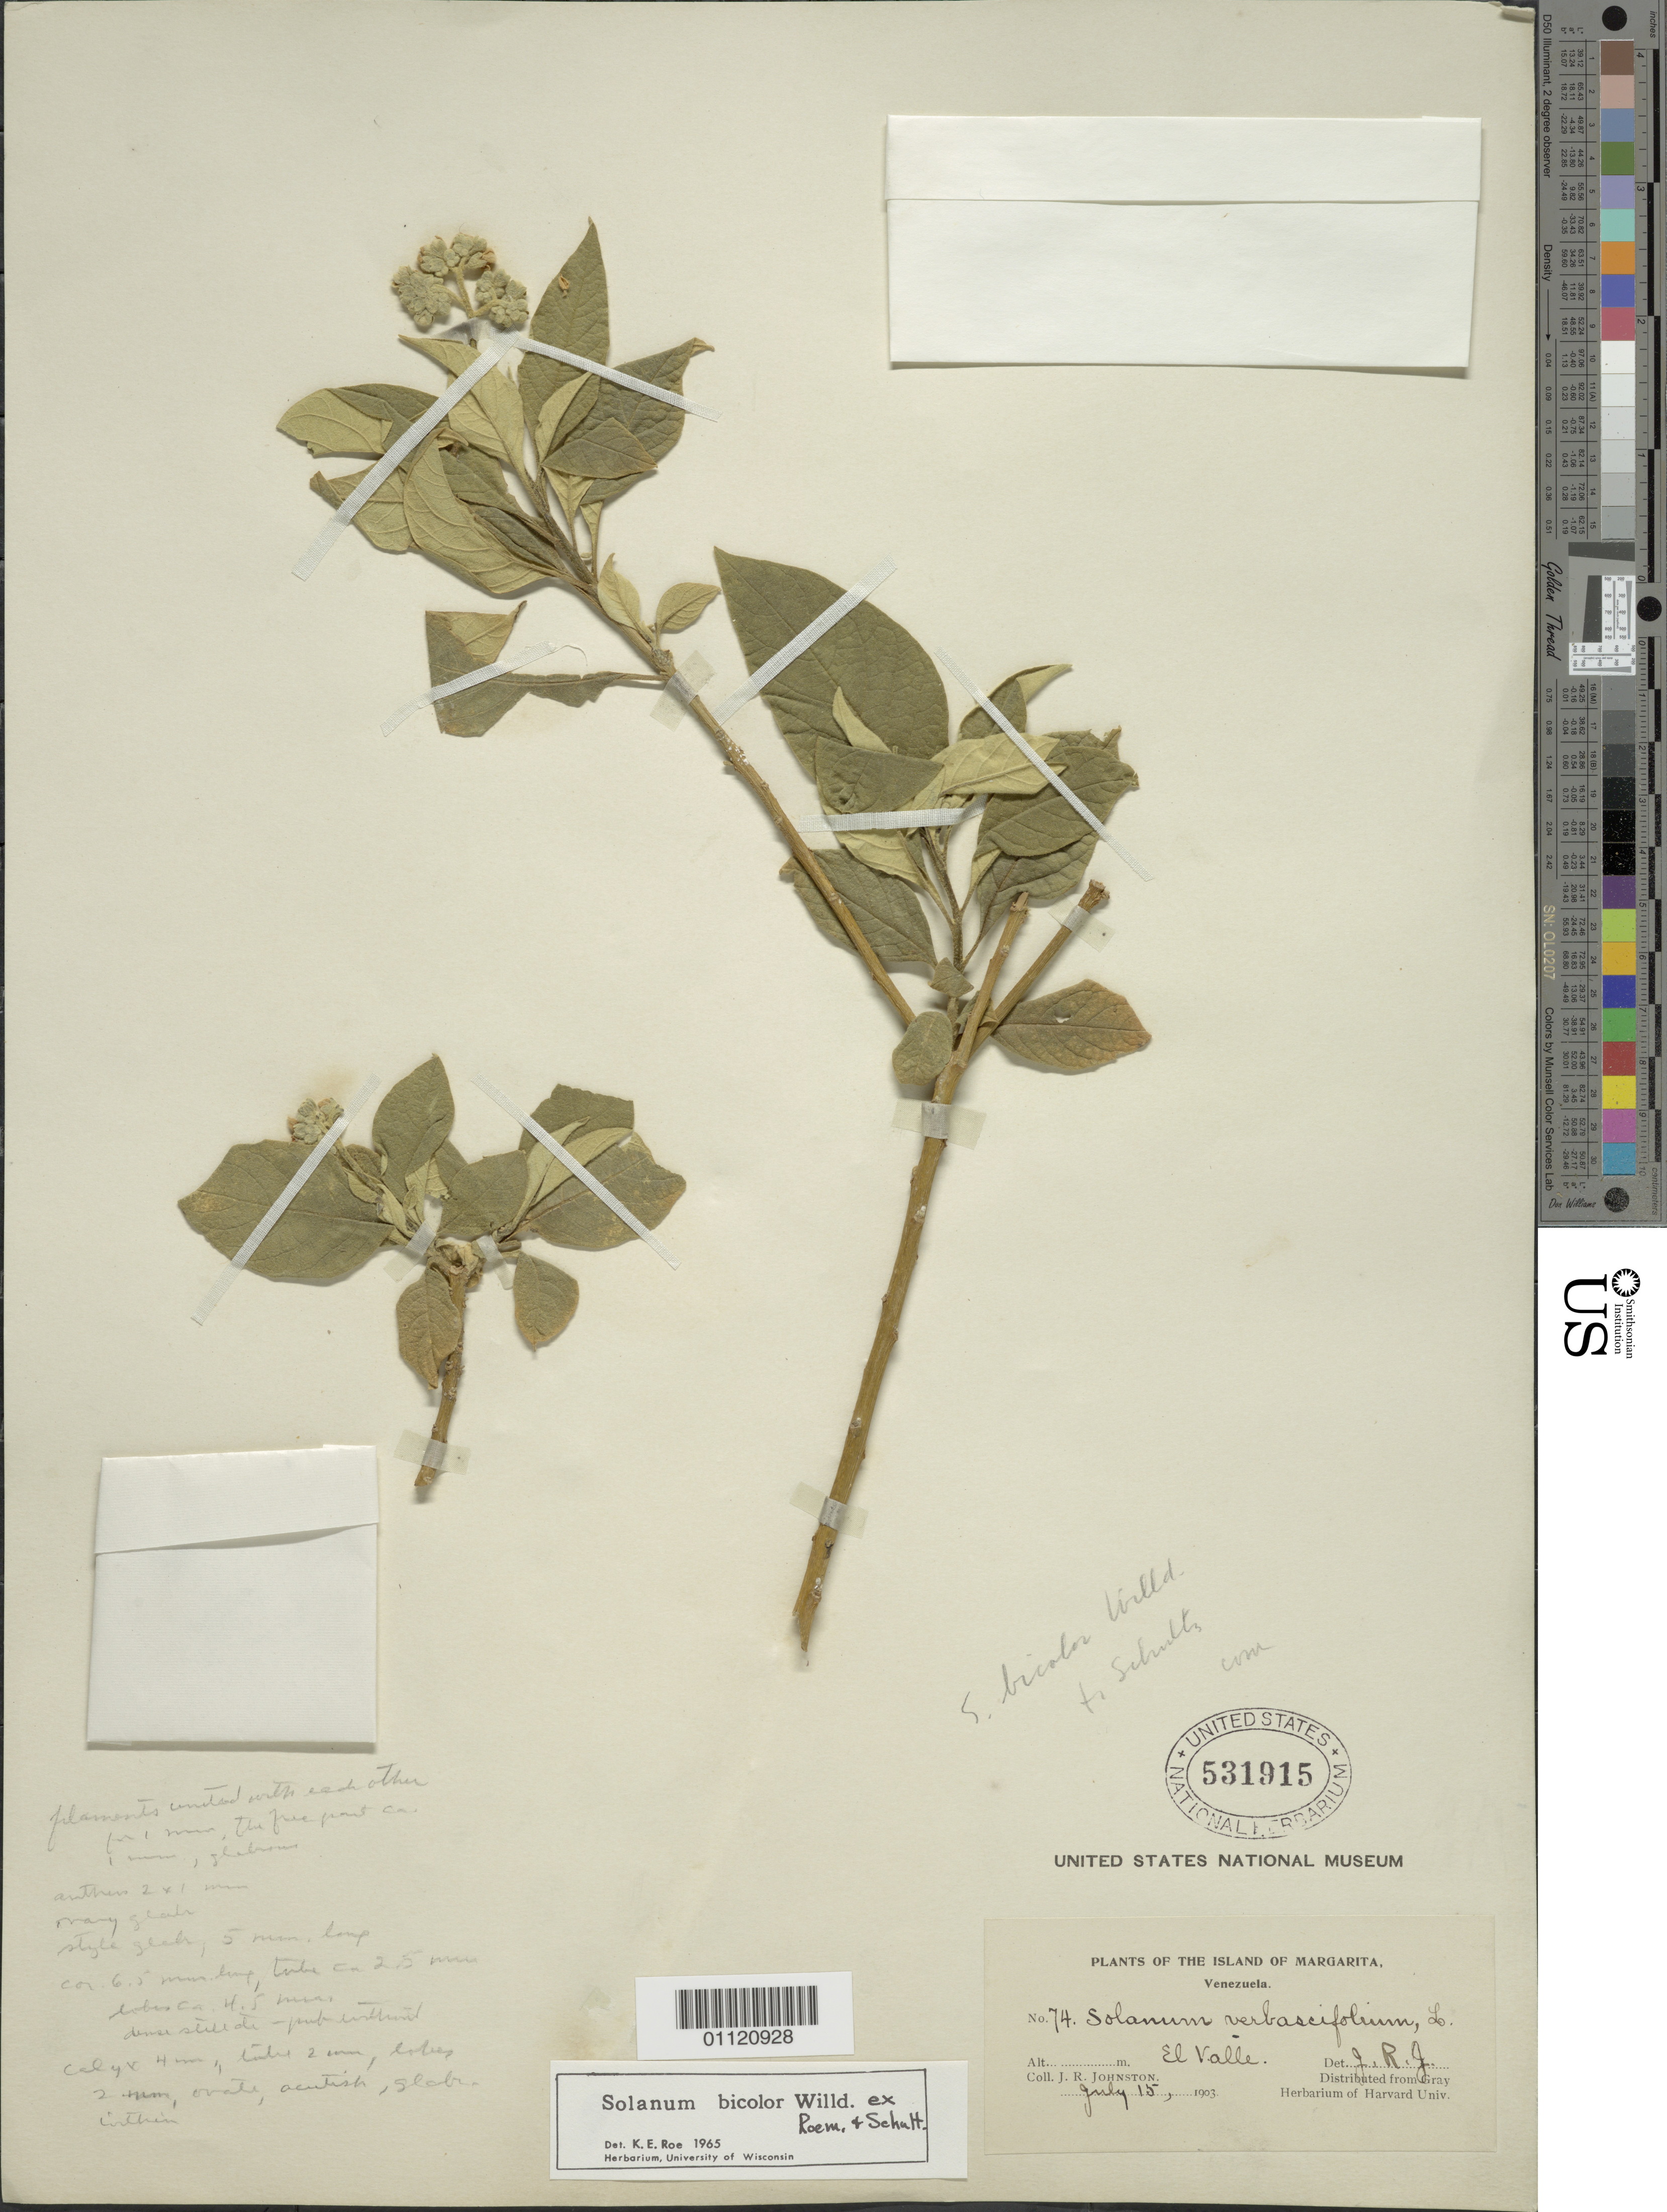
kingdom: Plantae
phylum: Tracheophyta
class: Magnoliopsida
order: Solanales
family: Solanaceae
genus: Solanum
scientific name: Solanum bicolor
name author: Willd. ex Roem. & Schult.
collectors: J. Johnston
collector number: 74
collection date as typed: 15 Jul 1903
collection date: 1903-07-15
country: Venezuela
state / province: Nueva Esparta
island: Margarita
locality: El Valle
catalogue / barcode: US 531915